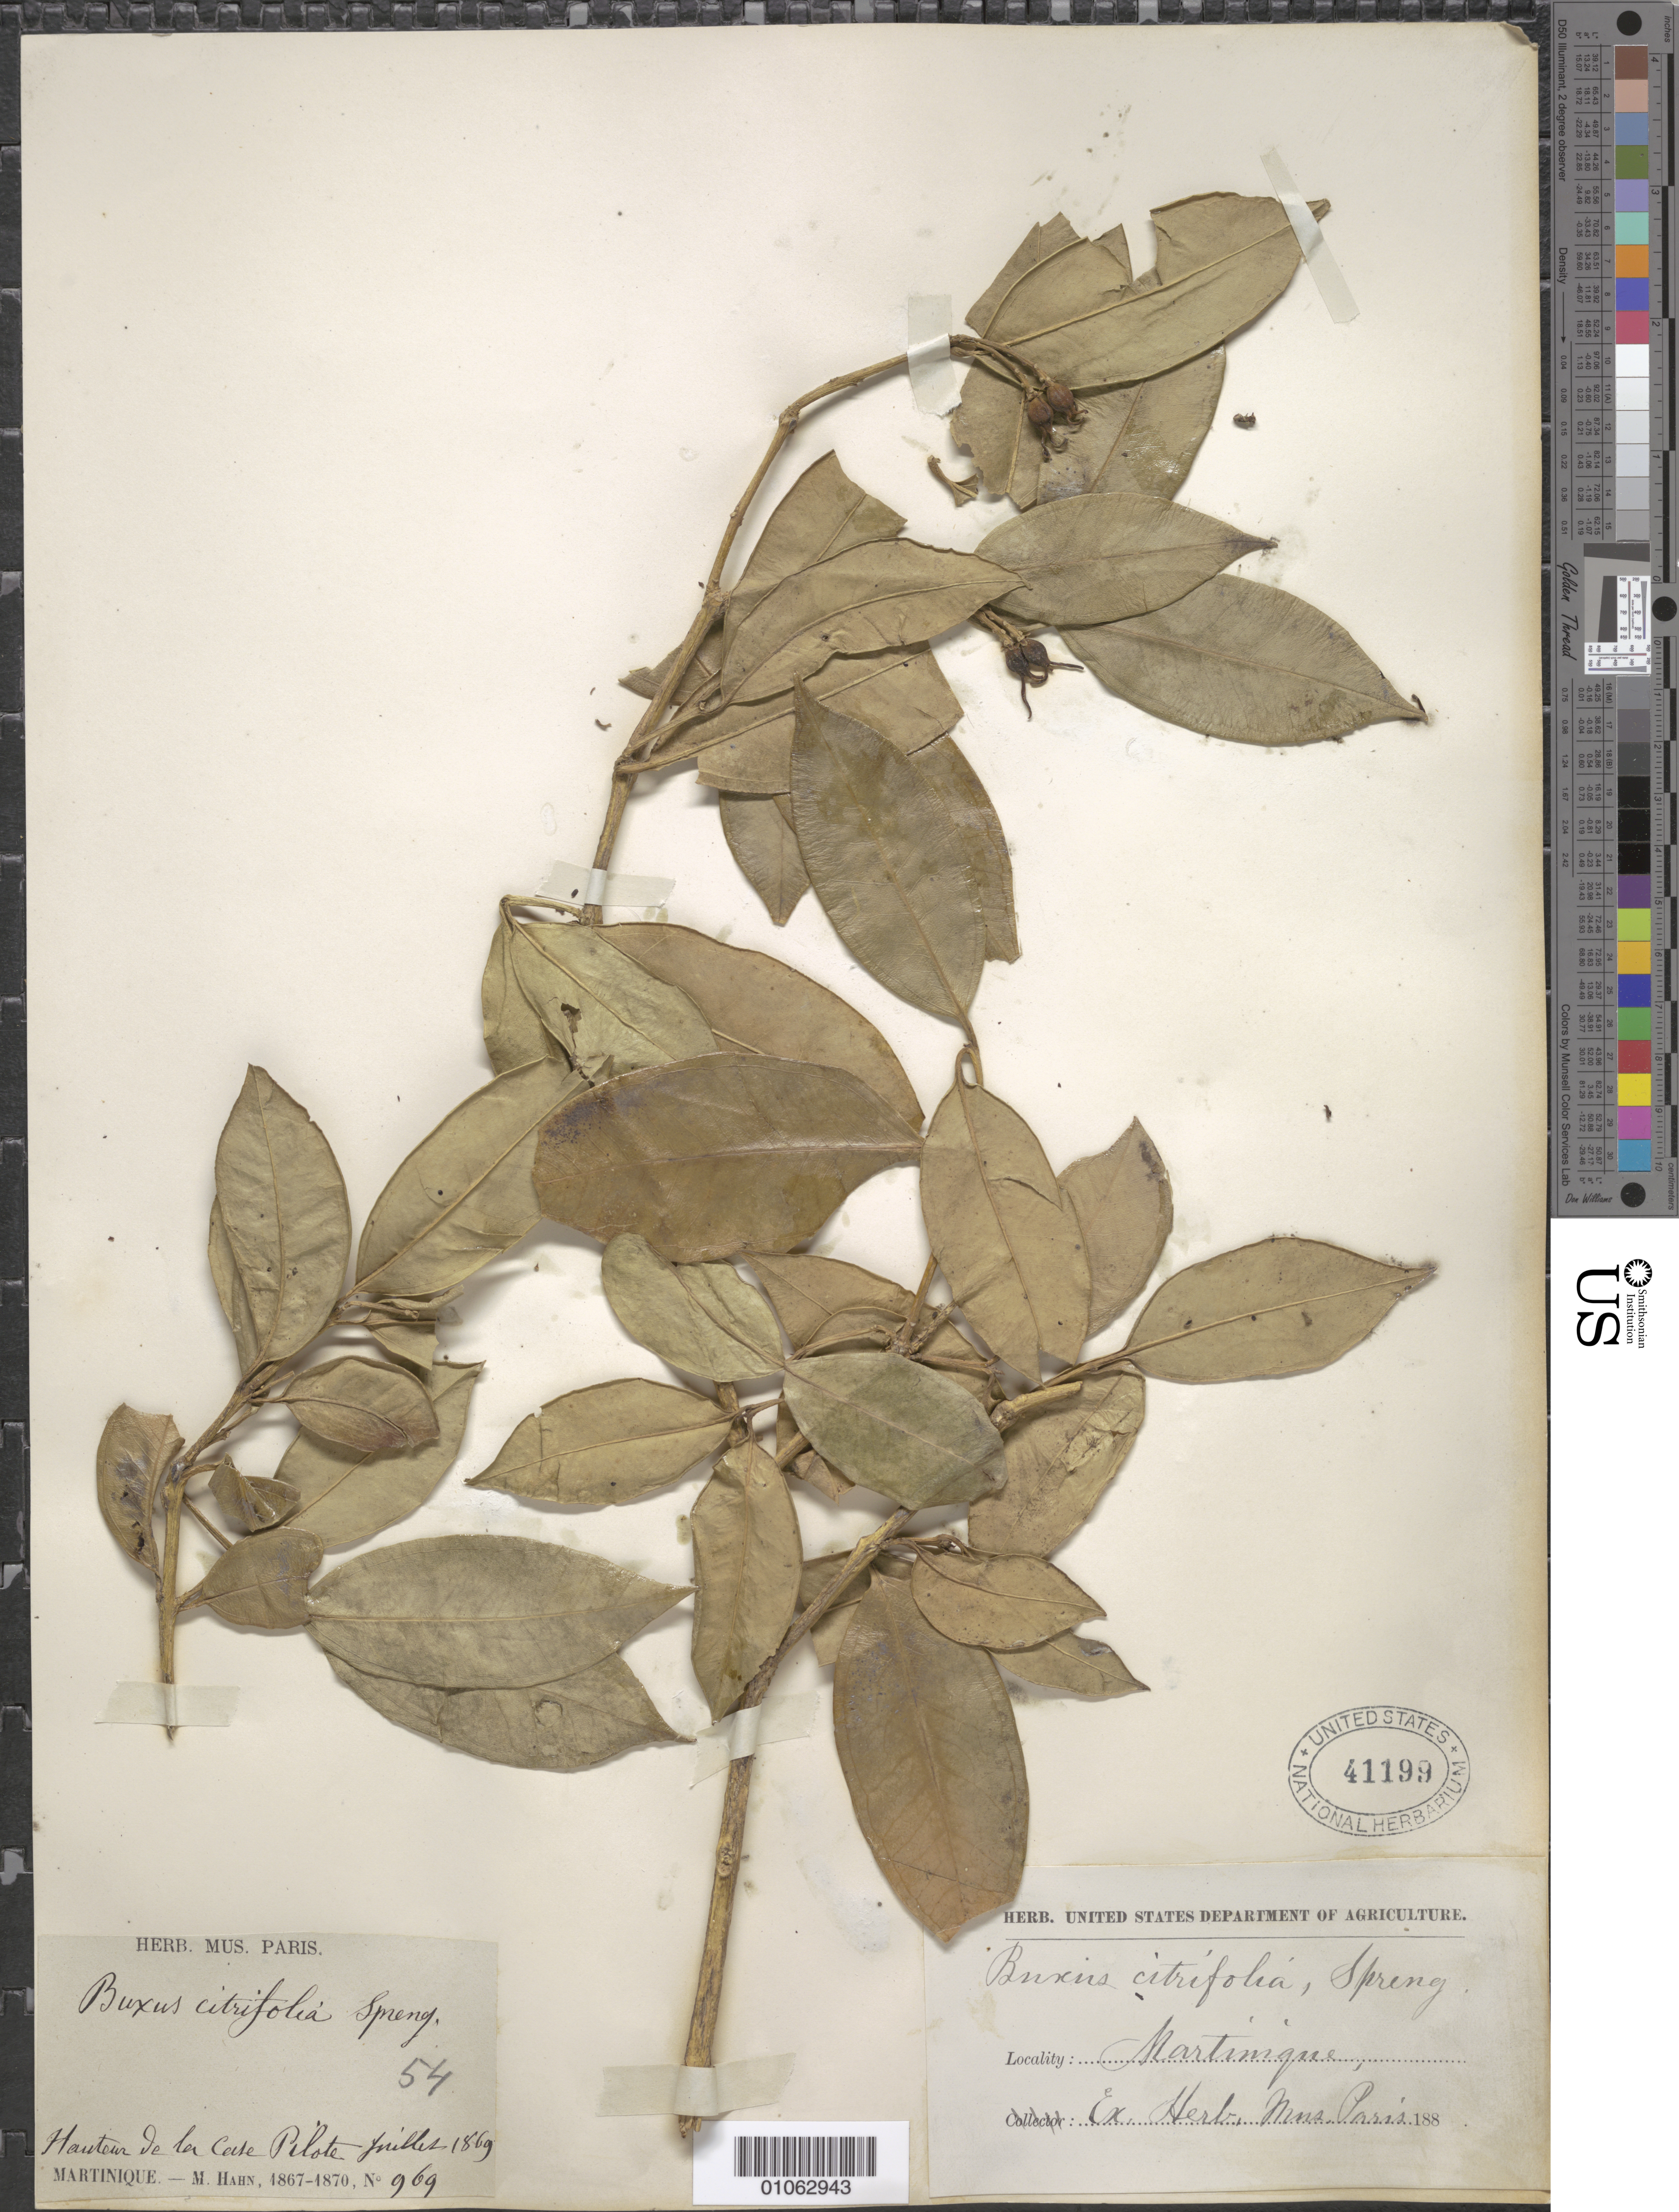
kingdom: Plantae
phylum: Tracheophyta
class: Magnoliopsida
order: Buxales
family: Buxaceae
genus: Buxus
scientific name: Buxus citrifolia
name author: (Willd.) Spreng.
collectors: M. Hahn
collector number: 969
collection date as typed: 01 Jan 1867 to 31 Dec 1870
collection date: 1867-01-01/1870-12-31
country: Martinique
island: Martinique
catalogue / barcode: US 41199